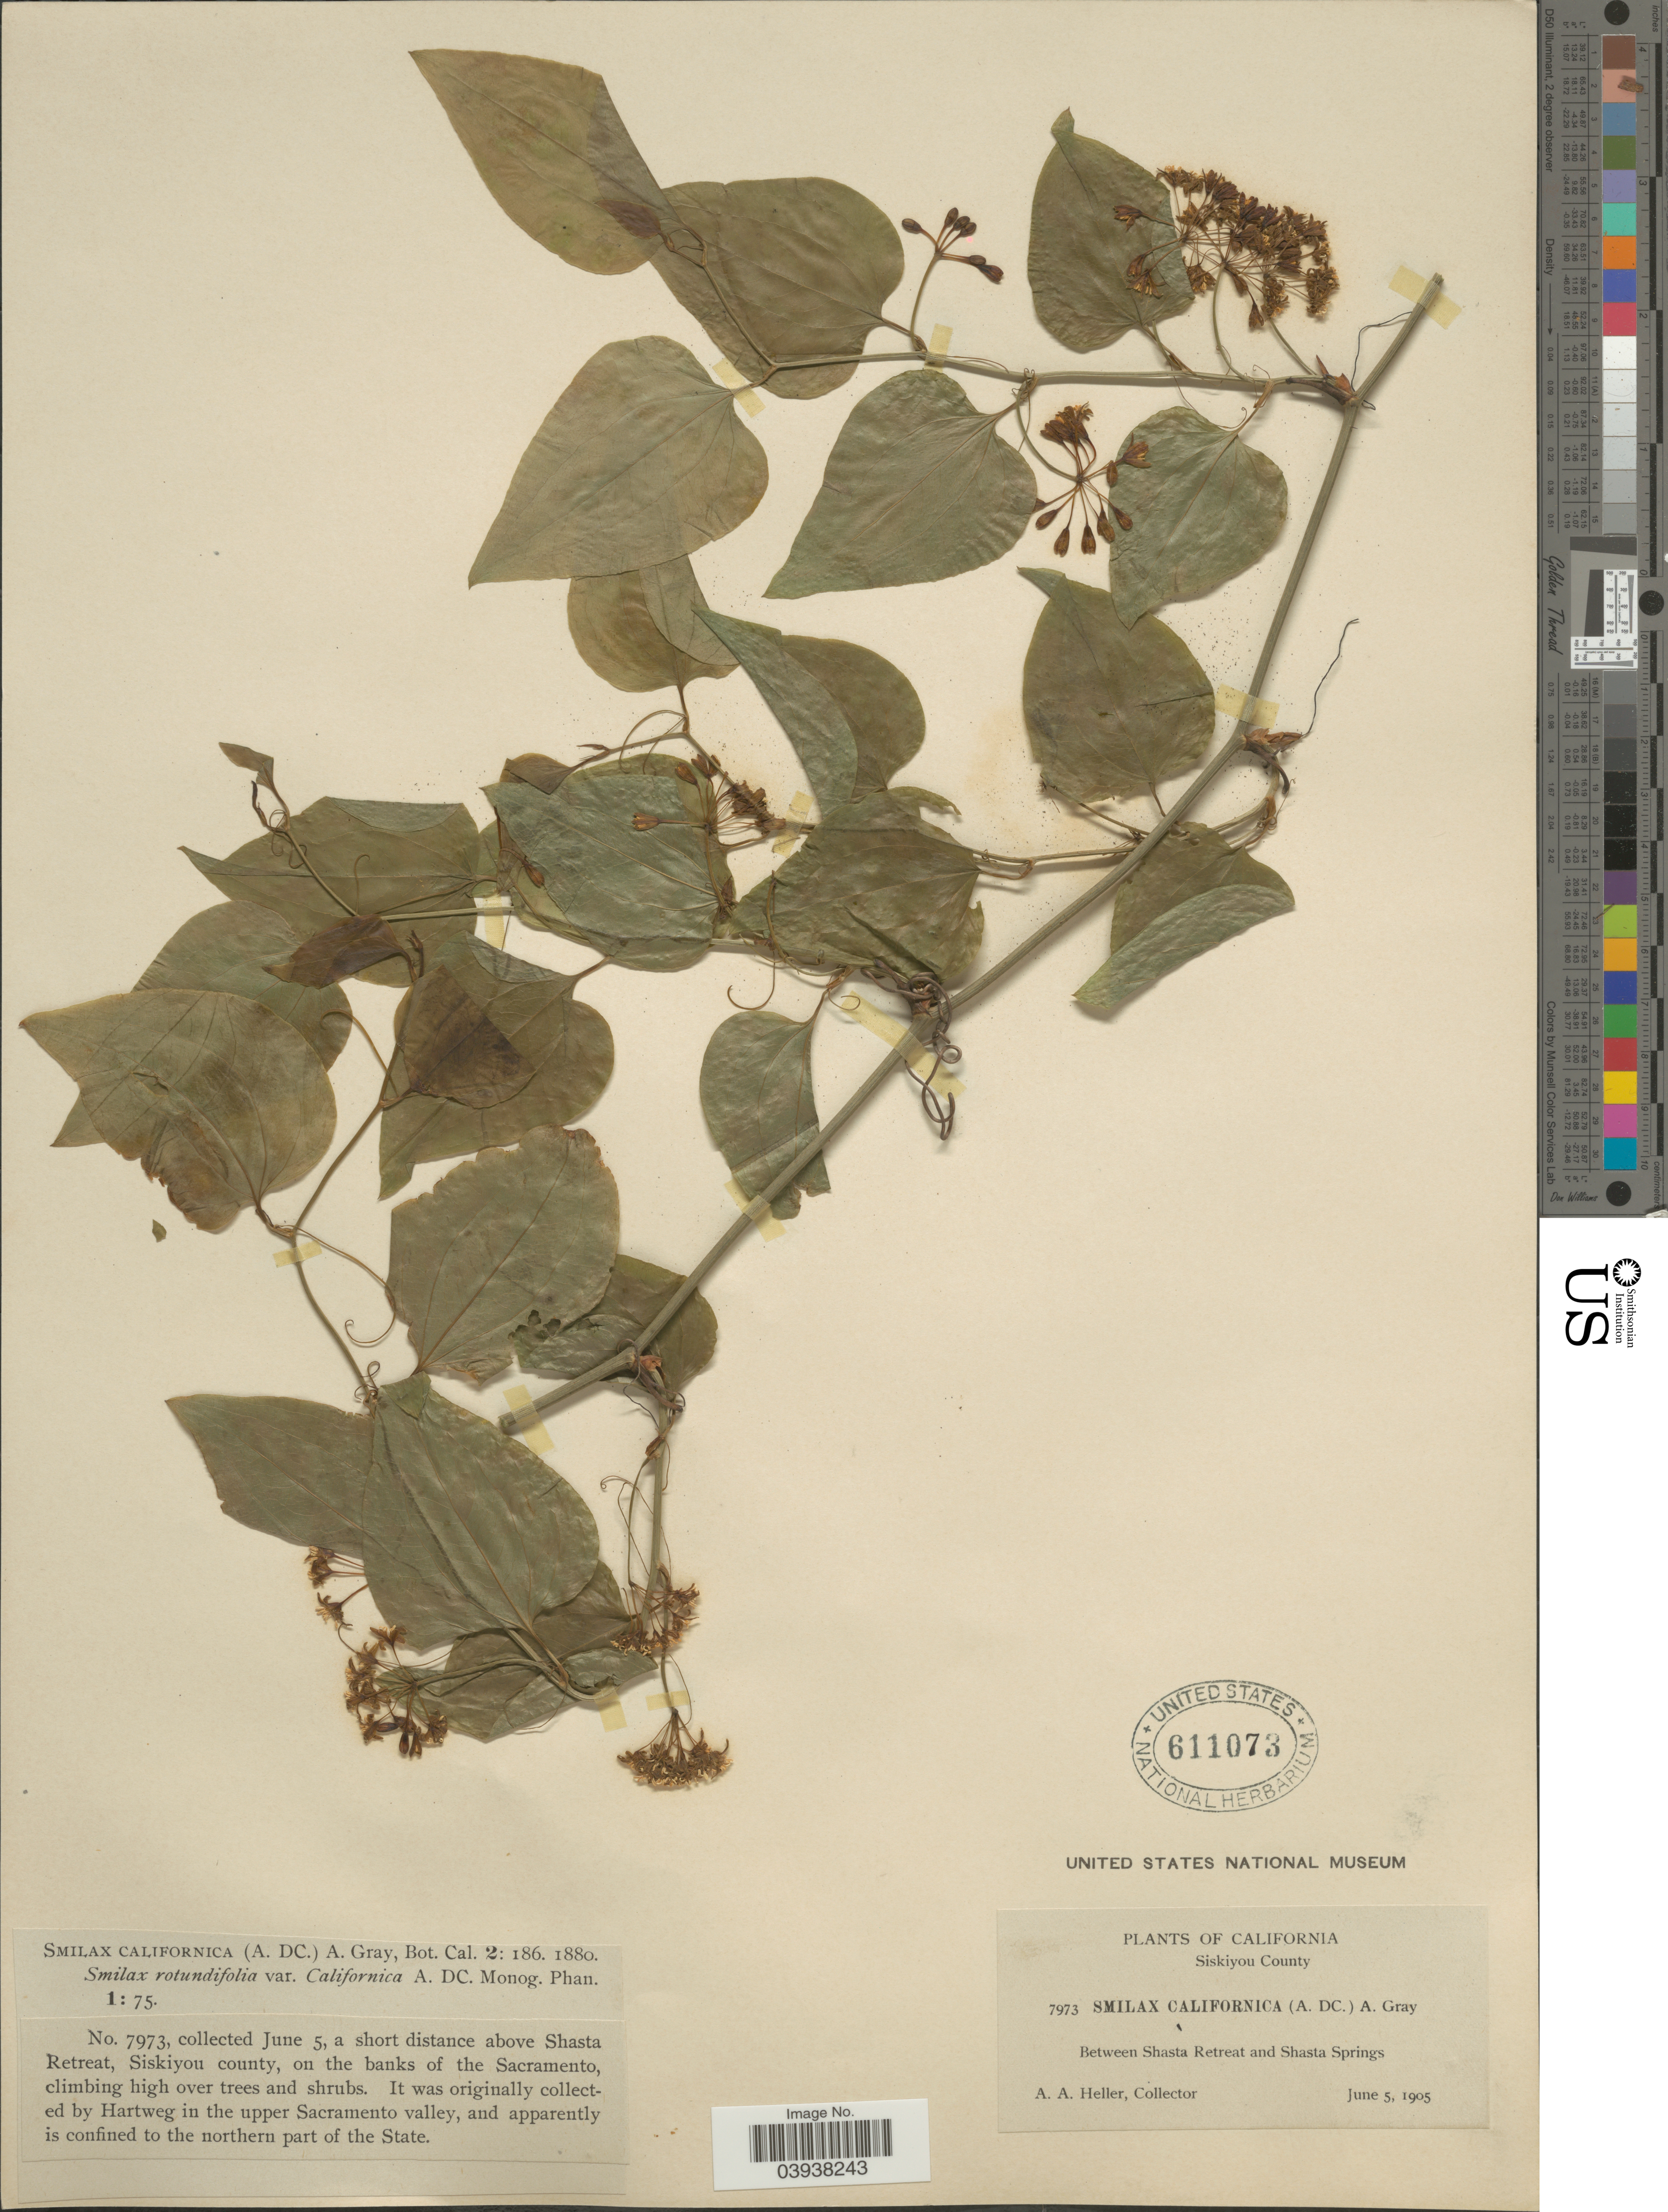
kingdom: Plantae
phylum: Tracheophyta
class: Liliopsida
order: Liliales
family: Smilacaceae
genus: Smilax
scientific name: Smilax californica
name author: (A. DC.) A. Gray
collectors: A. A. Heller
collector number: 7973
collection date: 1905-06-05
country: United States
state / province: California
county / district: Siskiyou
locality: Siskiyou County. A short distance above Shasta Retreat, on the banks of the Sacramento. Between Shasta Retreat and Shasta Springs.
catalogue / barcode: US 611073